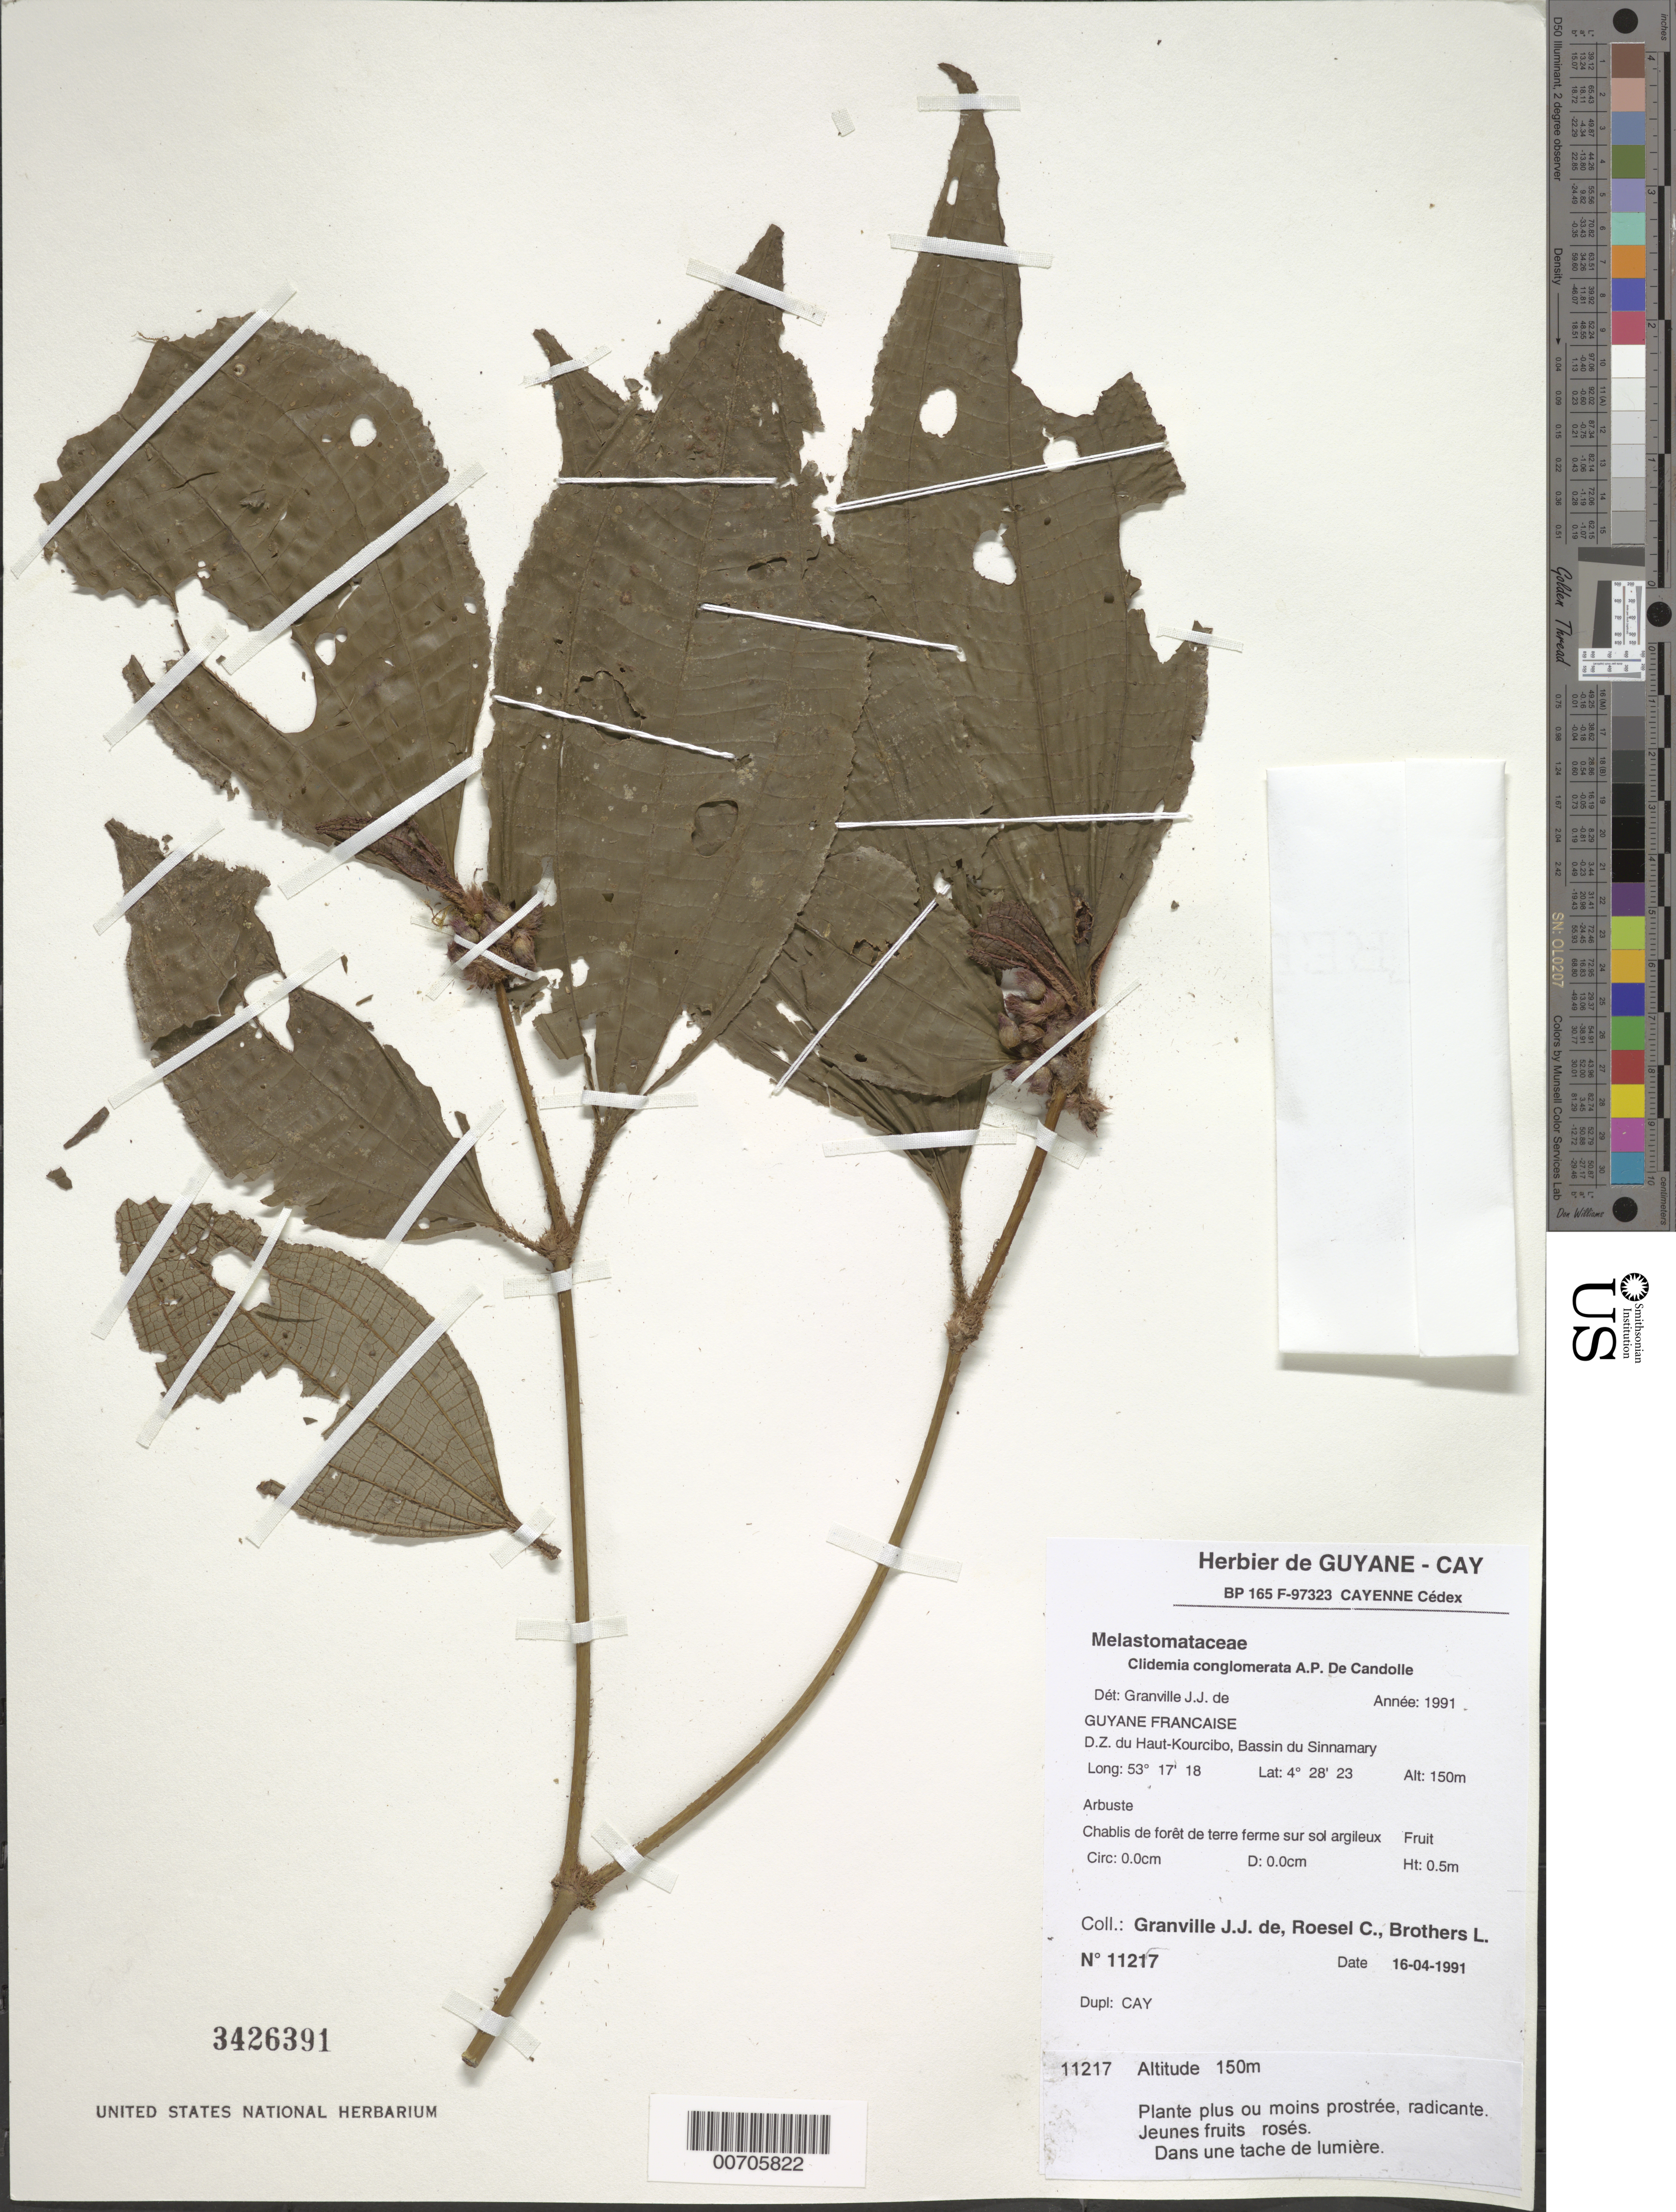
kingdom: Plantae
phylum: Tracheophyta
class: Magnoliopsida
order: Myrtales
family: Melastomataceae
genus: Clidemia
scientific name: Clidemia conglomerata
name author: DC.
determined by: Granville, J. J. de, (CAY), Institut de Recherche pour le Developpement (IRD) (FRENCH GUIANA)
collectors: J.-J. de Granville, C. S. Roesel & L. Brothers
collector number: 11217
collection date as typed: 16-Apr-91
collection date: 1991-04-16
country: French Guiana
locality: D.Z. du Haut-Kourcibo, Bassin du Sinnamary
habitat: Chablis de forêt de terre ferma sur sol argileux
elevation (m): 150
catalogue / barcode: US 3426391